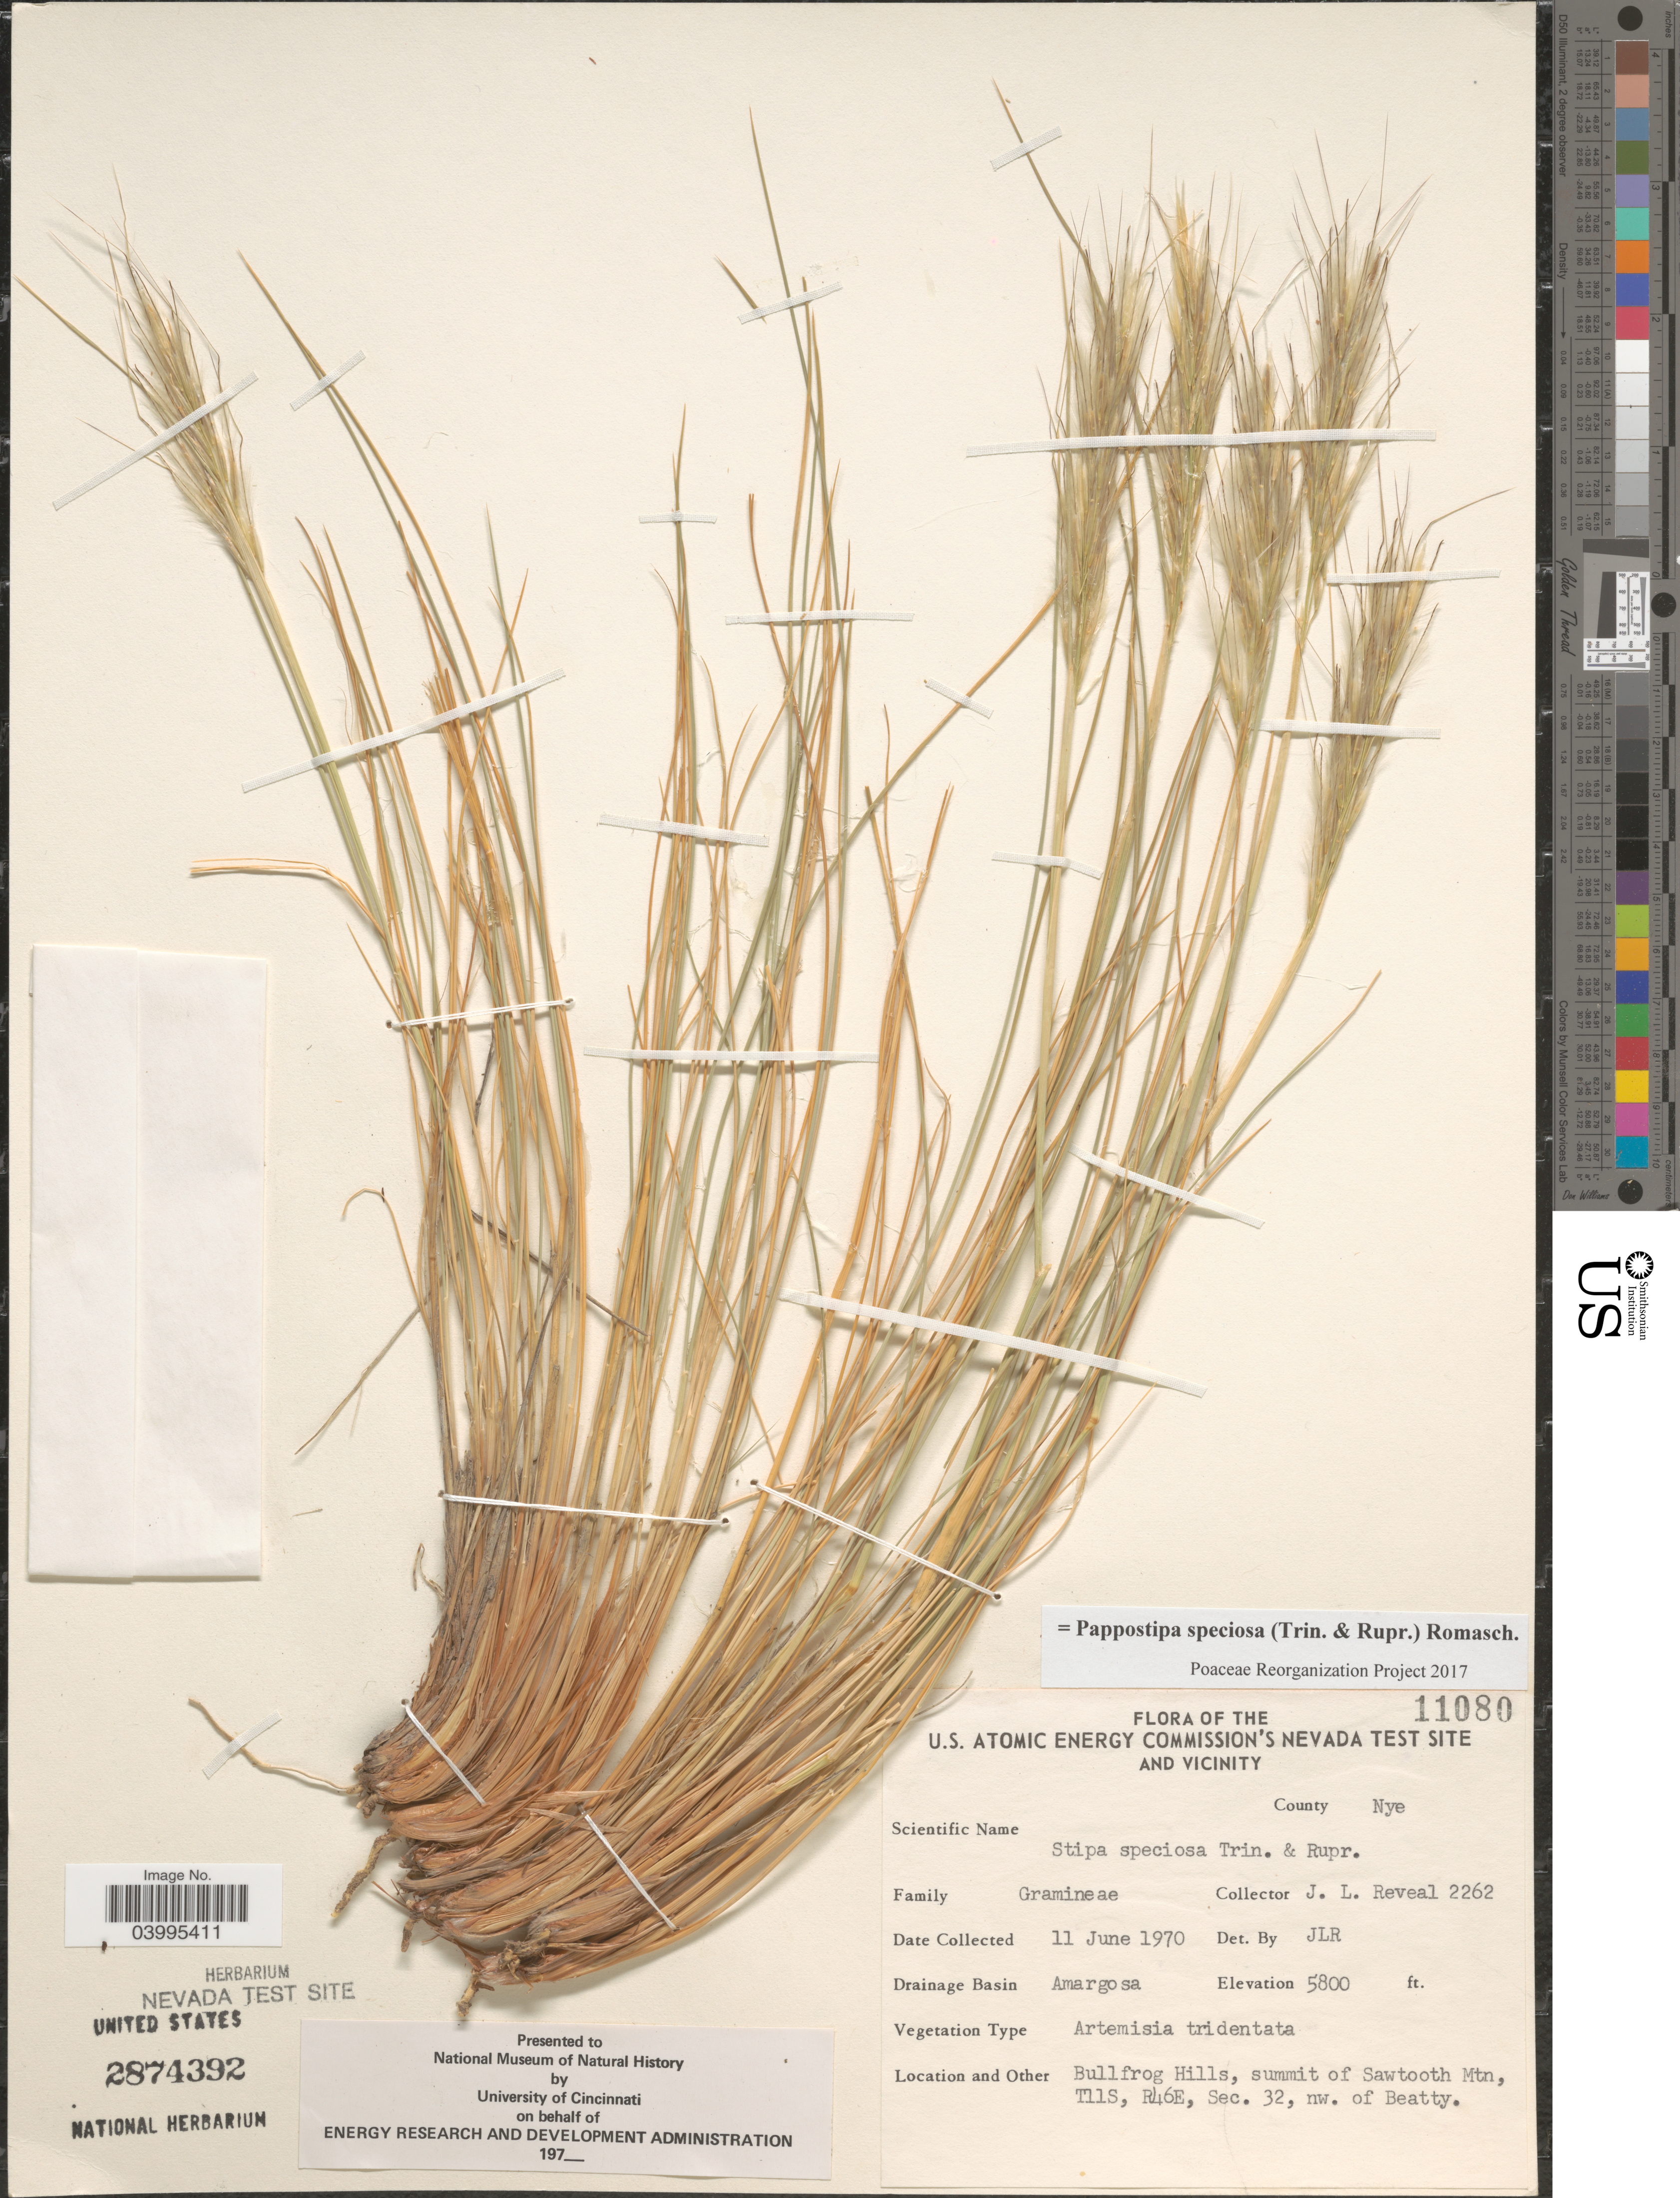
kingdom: Plantae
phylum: Tracheophyta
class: Liliopsida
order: Poales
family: Poaceae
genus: Pappostipa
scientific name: Pappostipa speciosa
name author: (Trin. & Rupr.) Romasch.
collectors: J. L. Reveal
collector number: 2262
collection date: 1970-06-11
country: United States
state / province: Nevada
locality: The U.S. Atomic Energy Commission's Nevada Test Site and Vicinity. County Nye. Drainage Basin Amargosa. Bullfrrog Hills, summit of Sawtooth Mtn, T11S, R46E, Sec. 32, nw. of Beatty.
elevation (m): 1768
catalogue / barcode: US 2874392